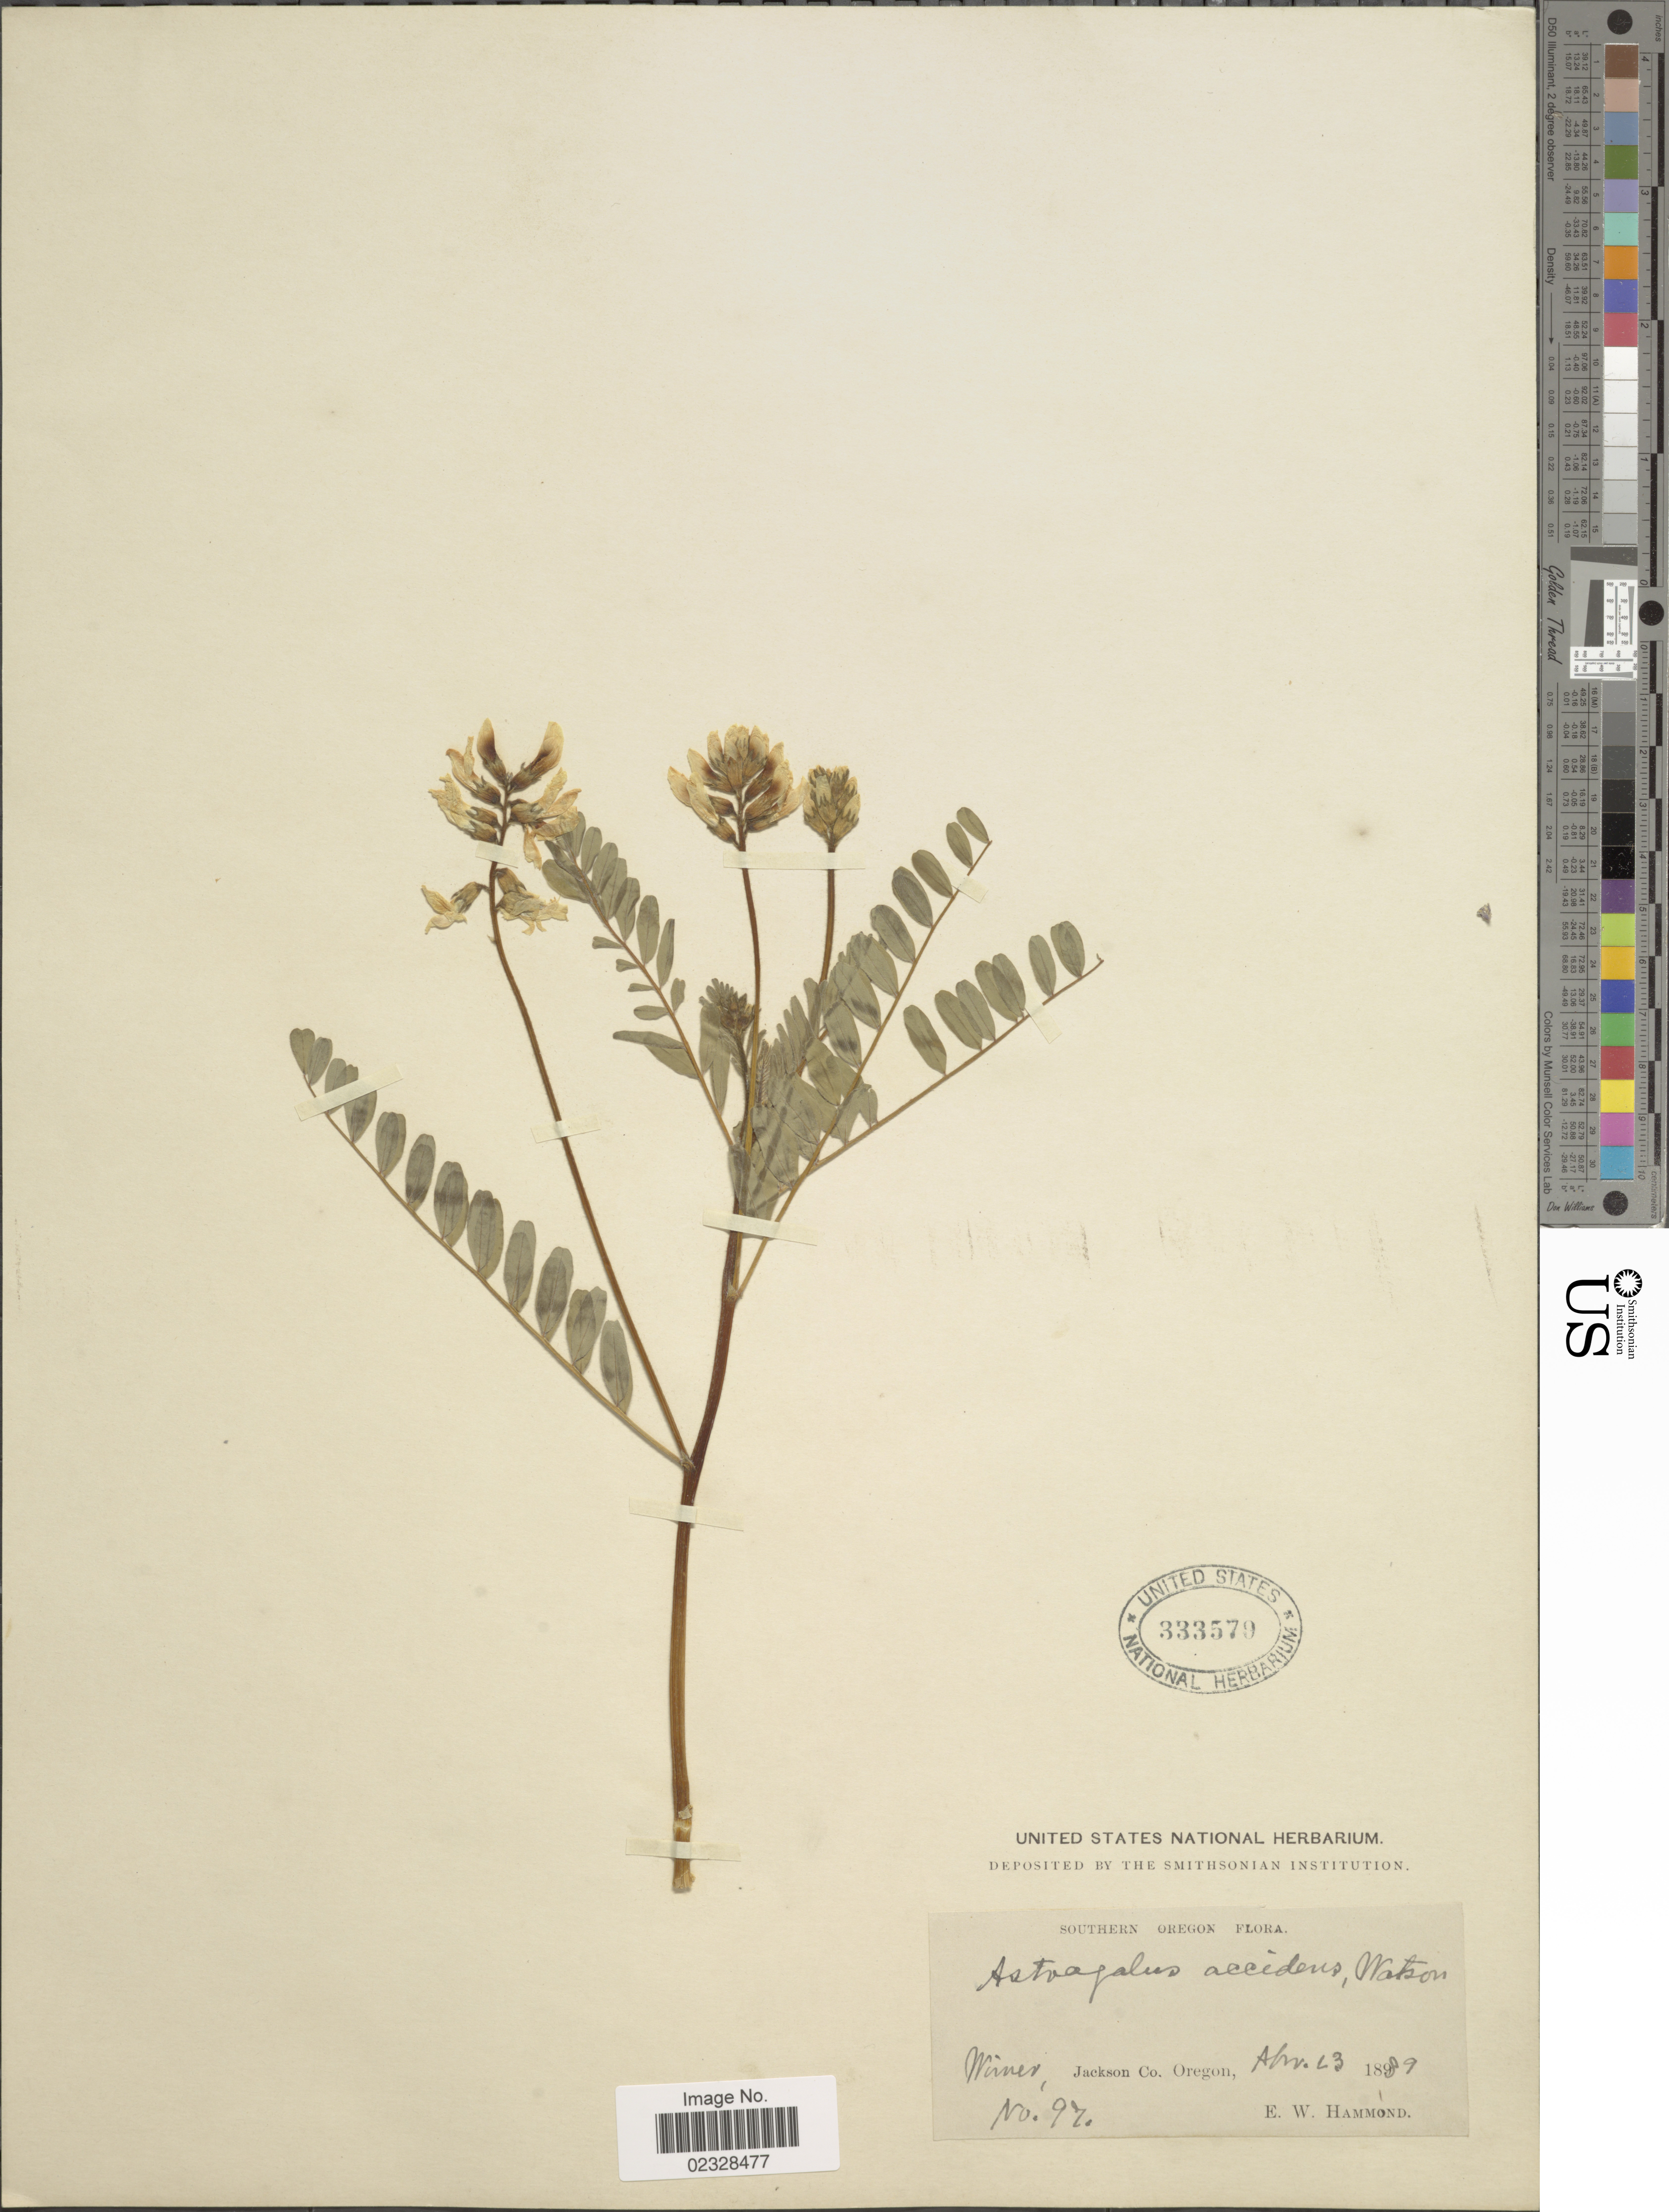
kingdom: Plantae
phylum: Tracheophyta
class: Magnoliopsida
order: Fabales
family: Fabaceae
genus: Astragalus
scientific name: Astragalus accidens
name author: S. Watson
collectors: E. Hammond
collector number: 97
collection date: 1889-04-23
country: United States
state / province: Oregon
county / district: Jackson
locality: Southern Oregon. Winner, Jackson Co.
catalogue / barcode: US 333579